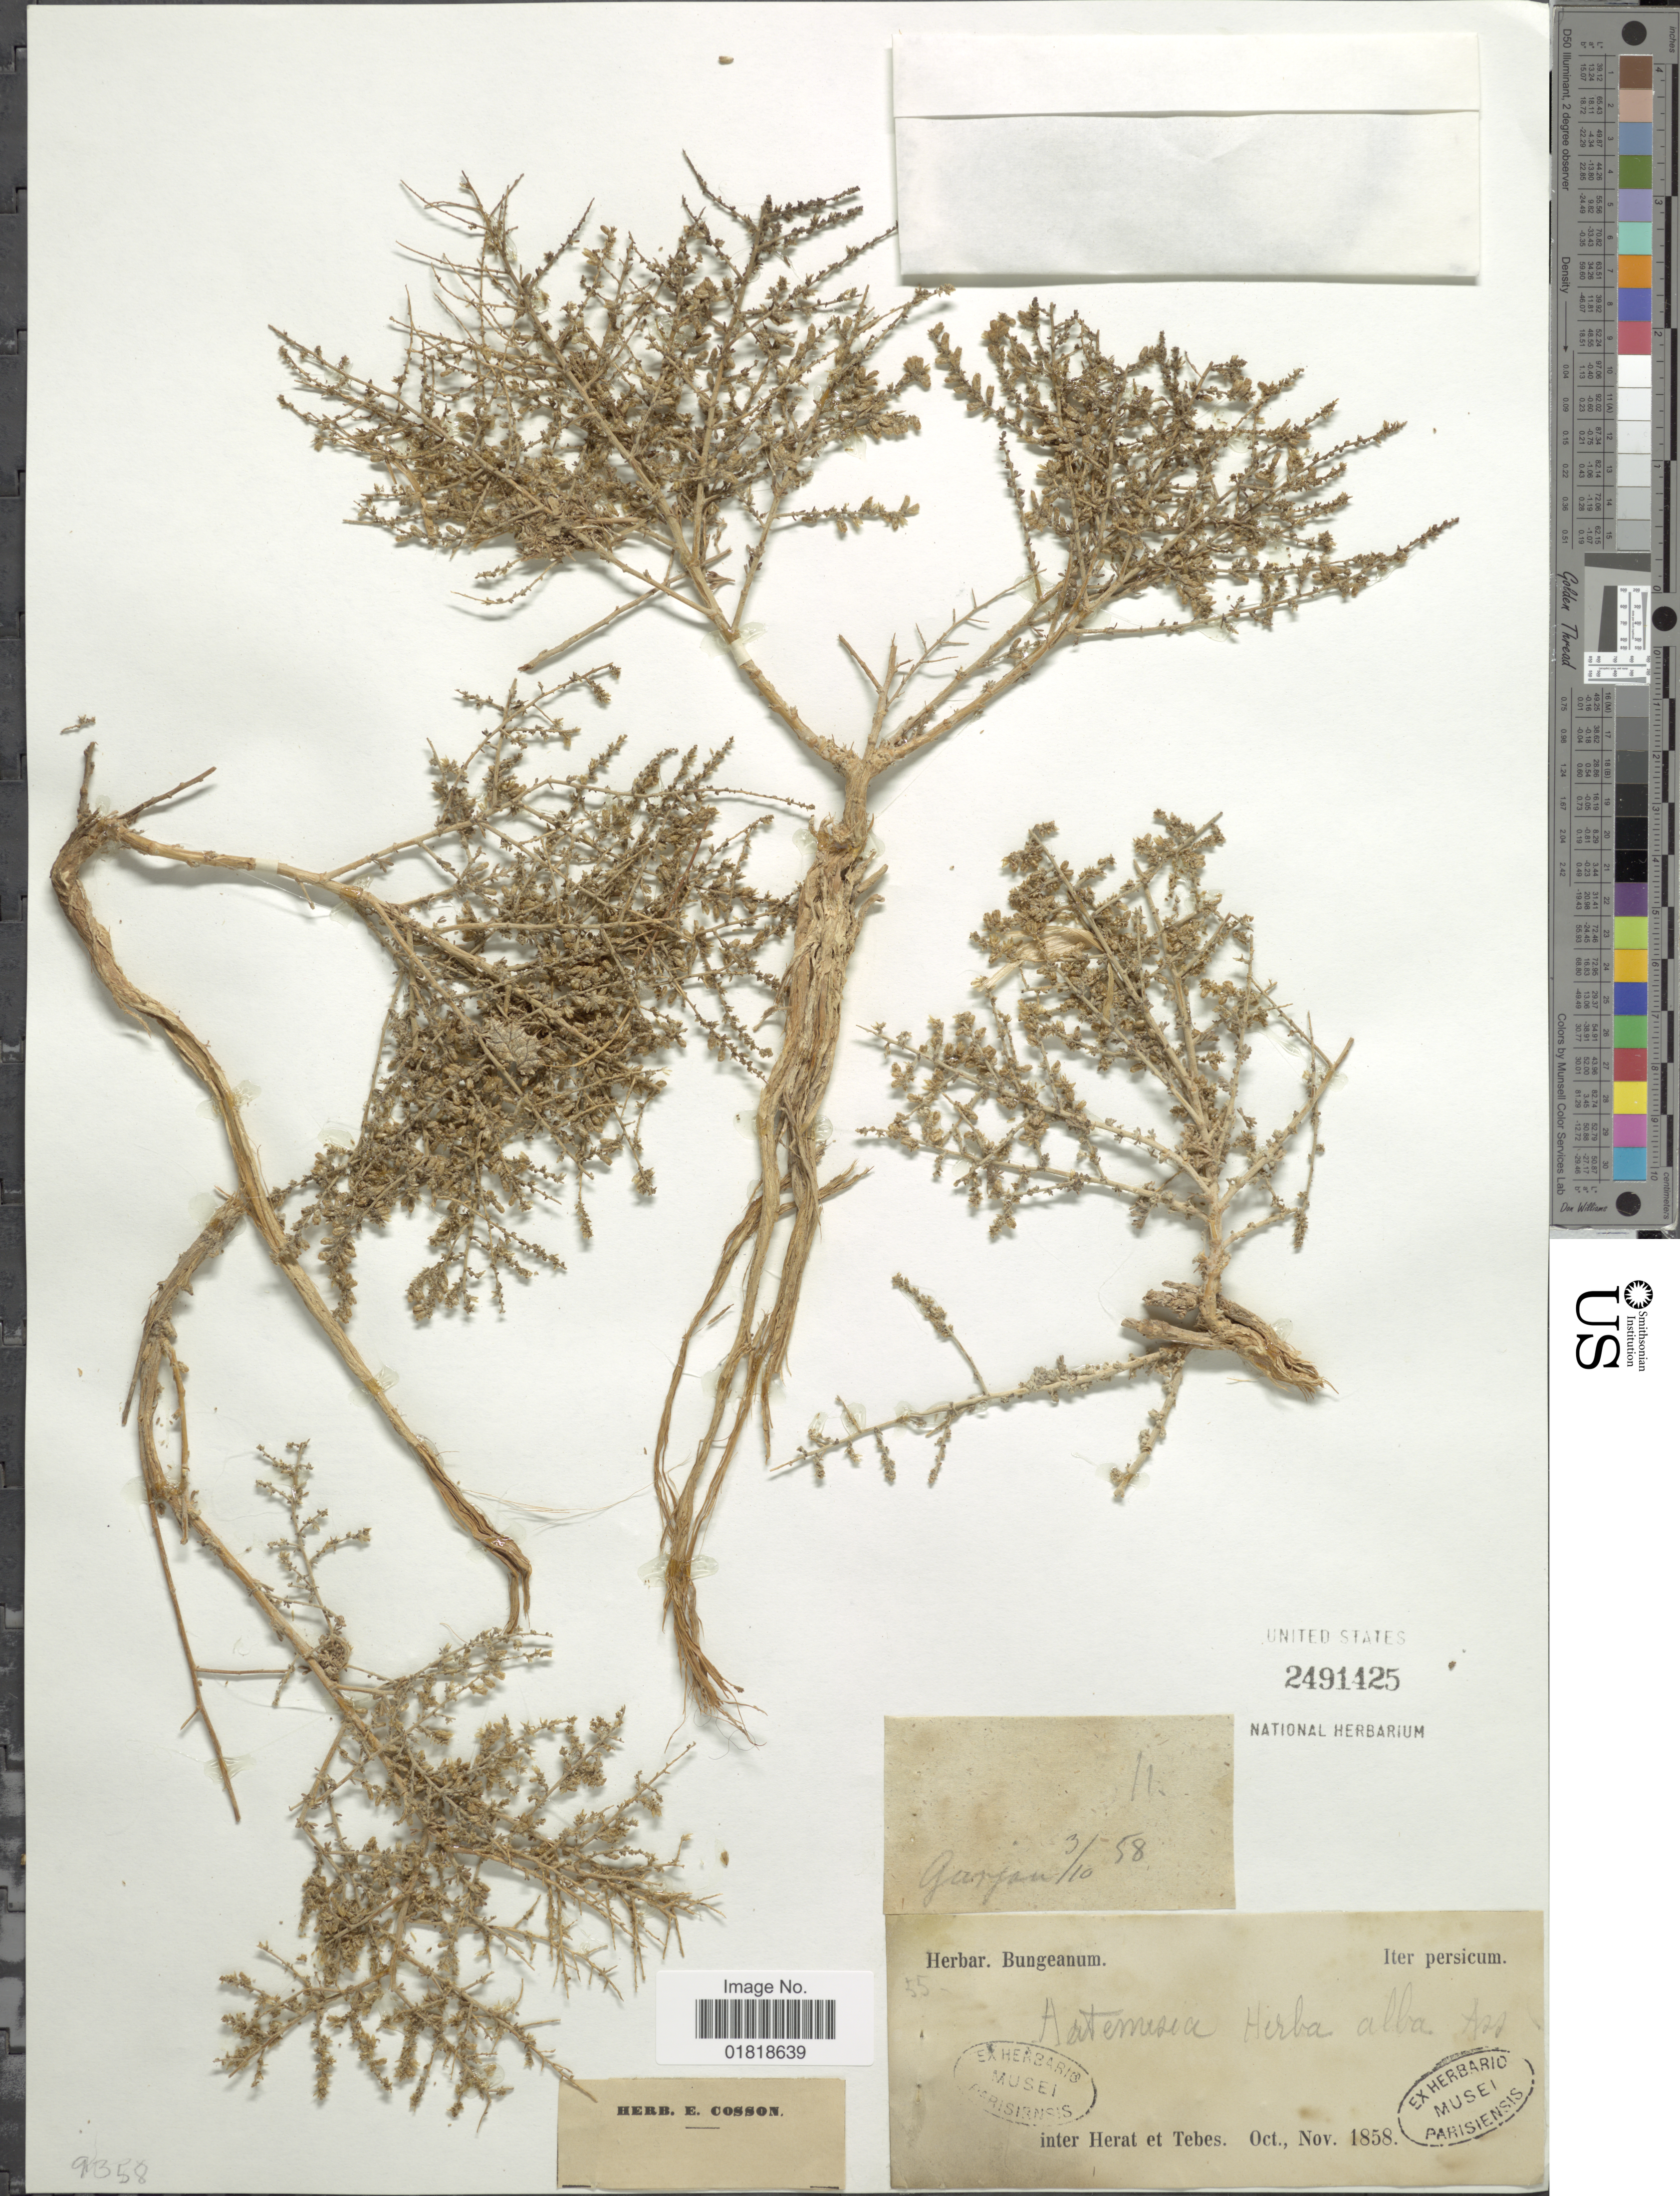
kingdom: Plantae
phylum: Tracheophyta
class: Magnoliopsida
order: Asterales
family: Asteraceae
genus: Artemisia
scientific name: Artemisia herba-alba asso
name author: Asso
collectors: ex herb. Bungeanum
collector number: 11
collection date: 1858-10-03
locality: Gurjan, persicum, inter Herat et Tebes [interpreted]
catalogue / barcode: US 2491425